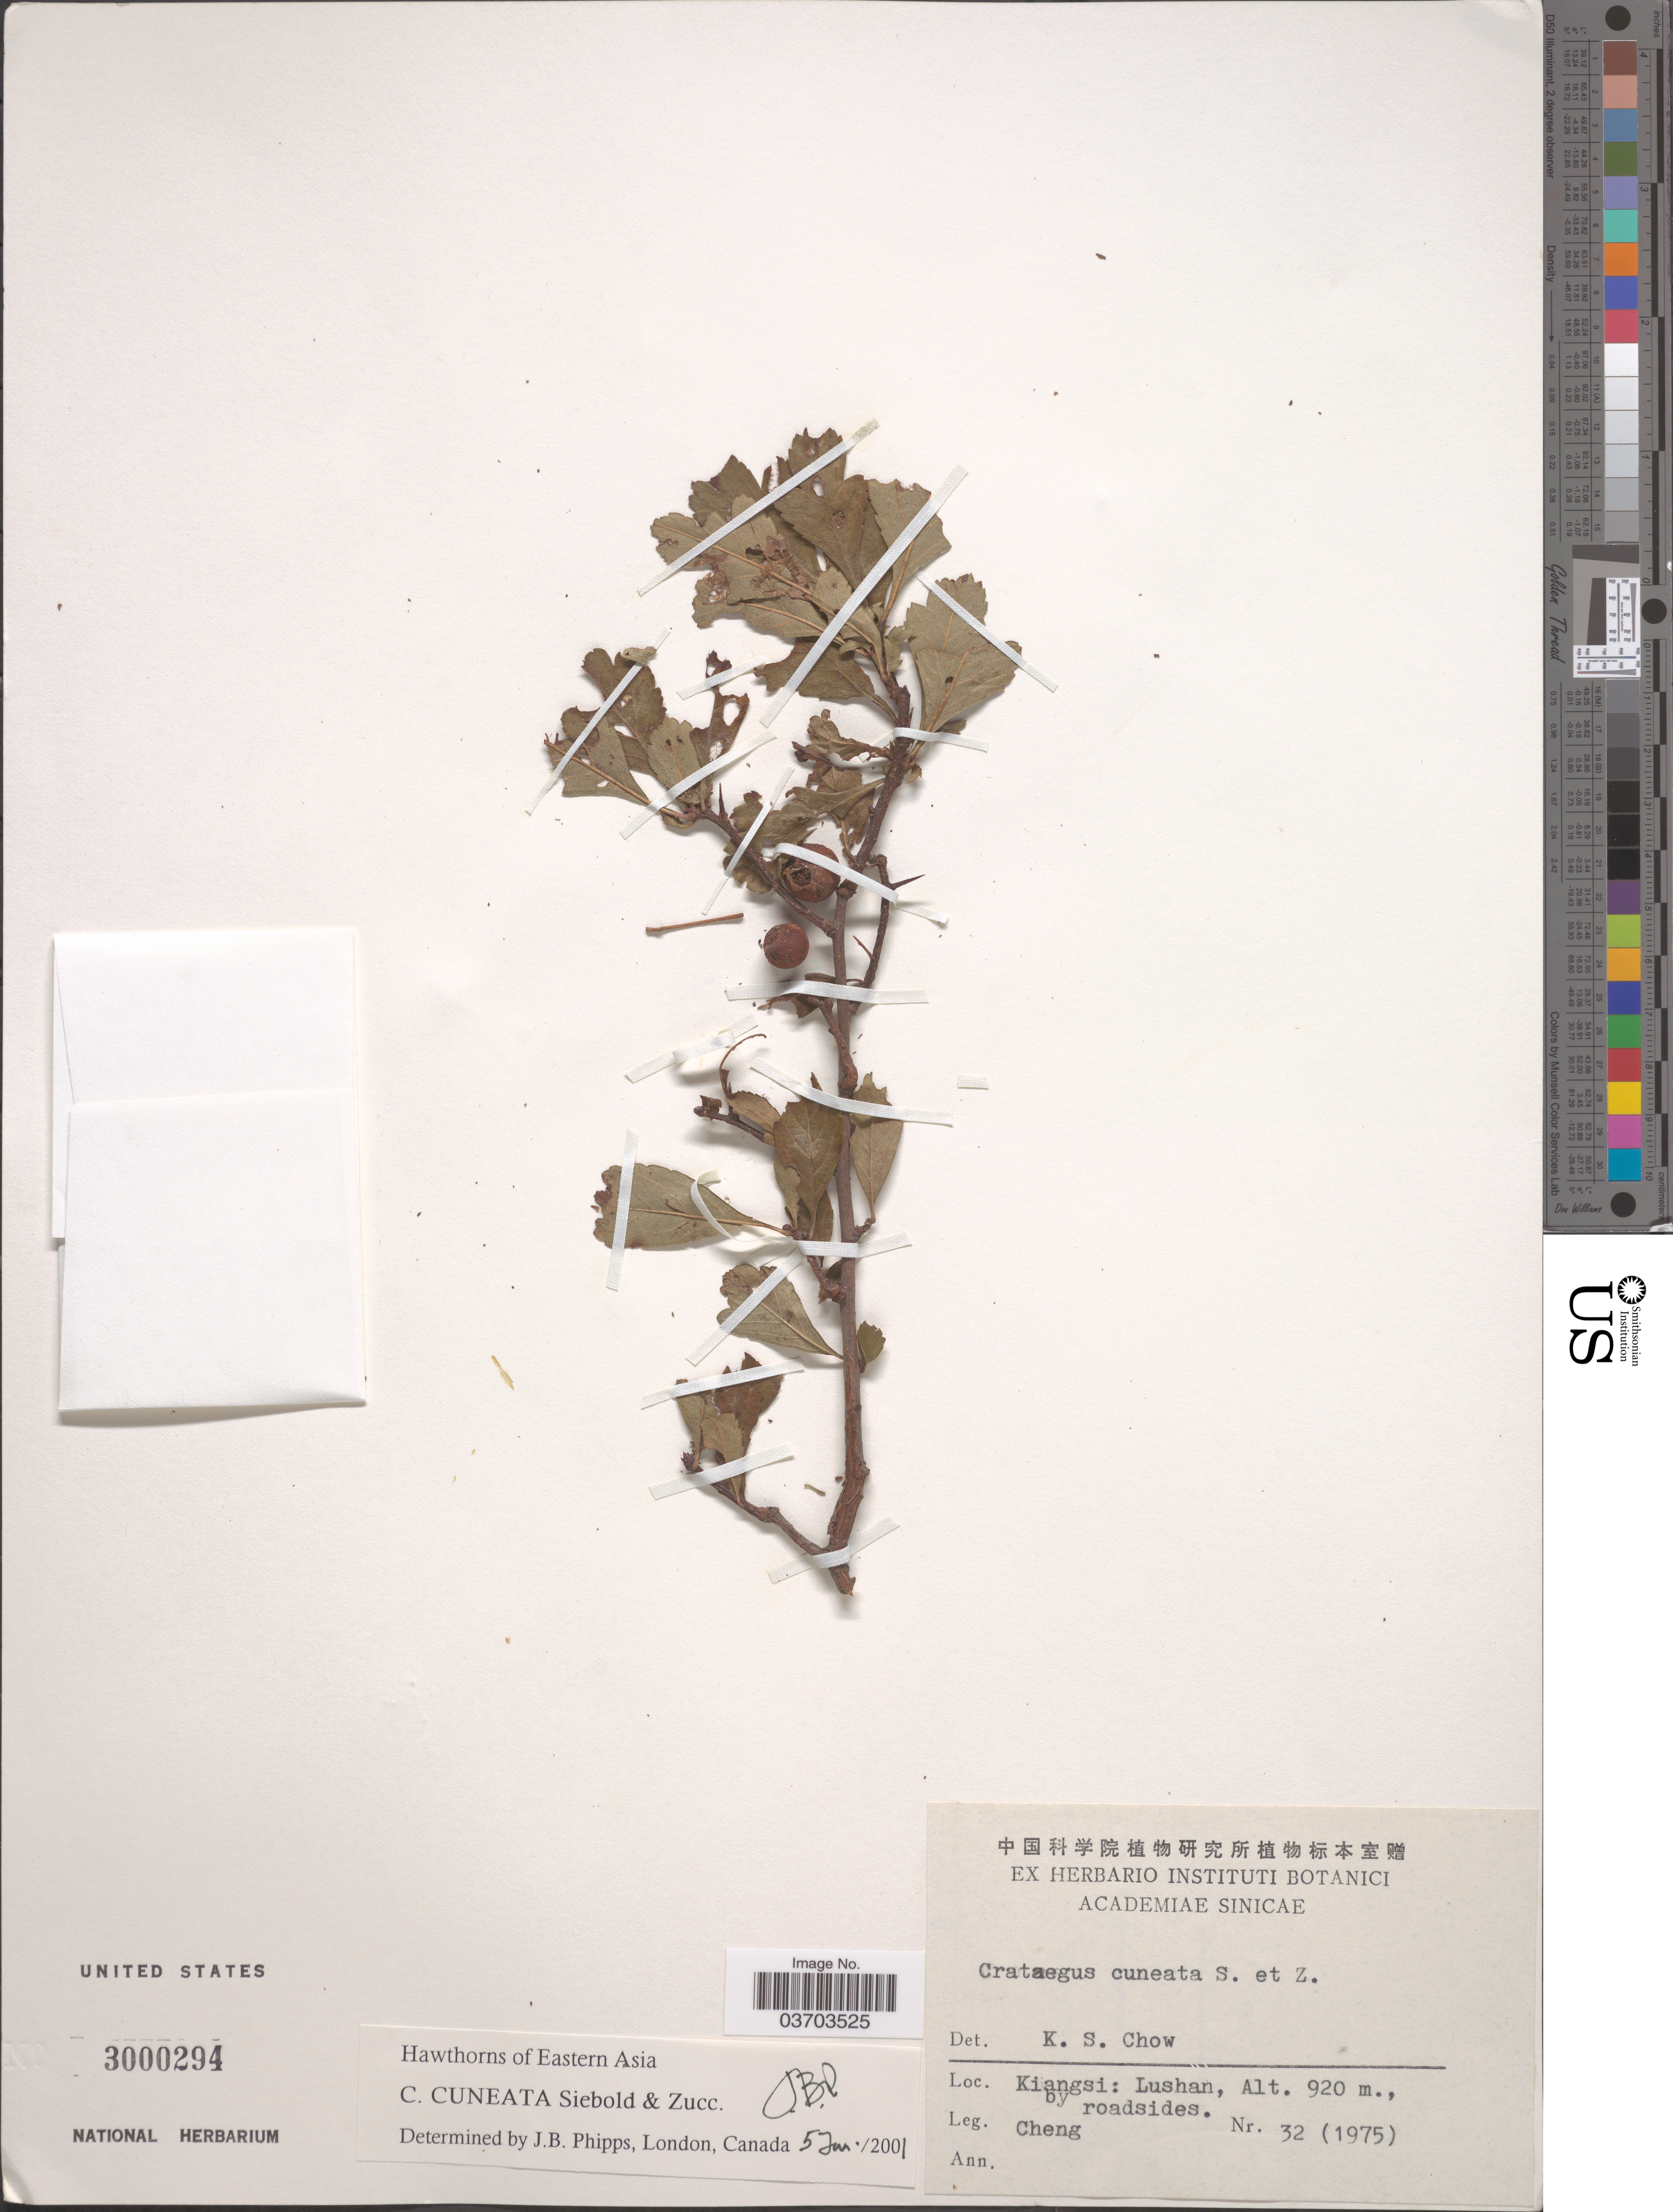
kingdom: Plantae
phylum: Tracheophyta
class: Magnoliopsida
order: Rosales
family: Rosaceae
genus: Crataegus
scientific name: Crataegus cuneata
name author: Siebold & Zucc.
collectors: -. Cheng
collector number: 32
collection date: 1975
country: China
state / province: Jiangxi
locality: Kiangsi: Lushan, roadsides.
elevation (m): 920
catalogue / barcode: US 3000294